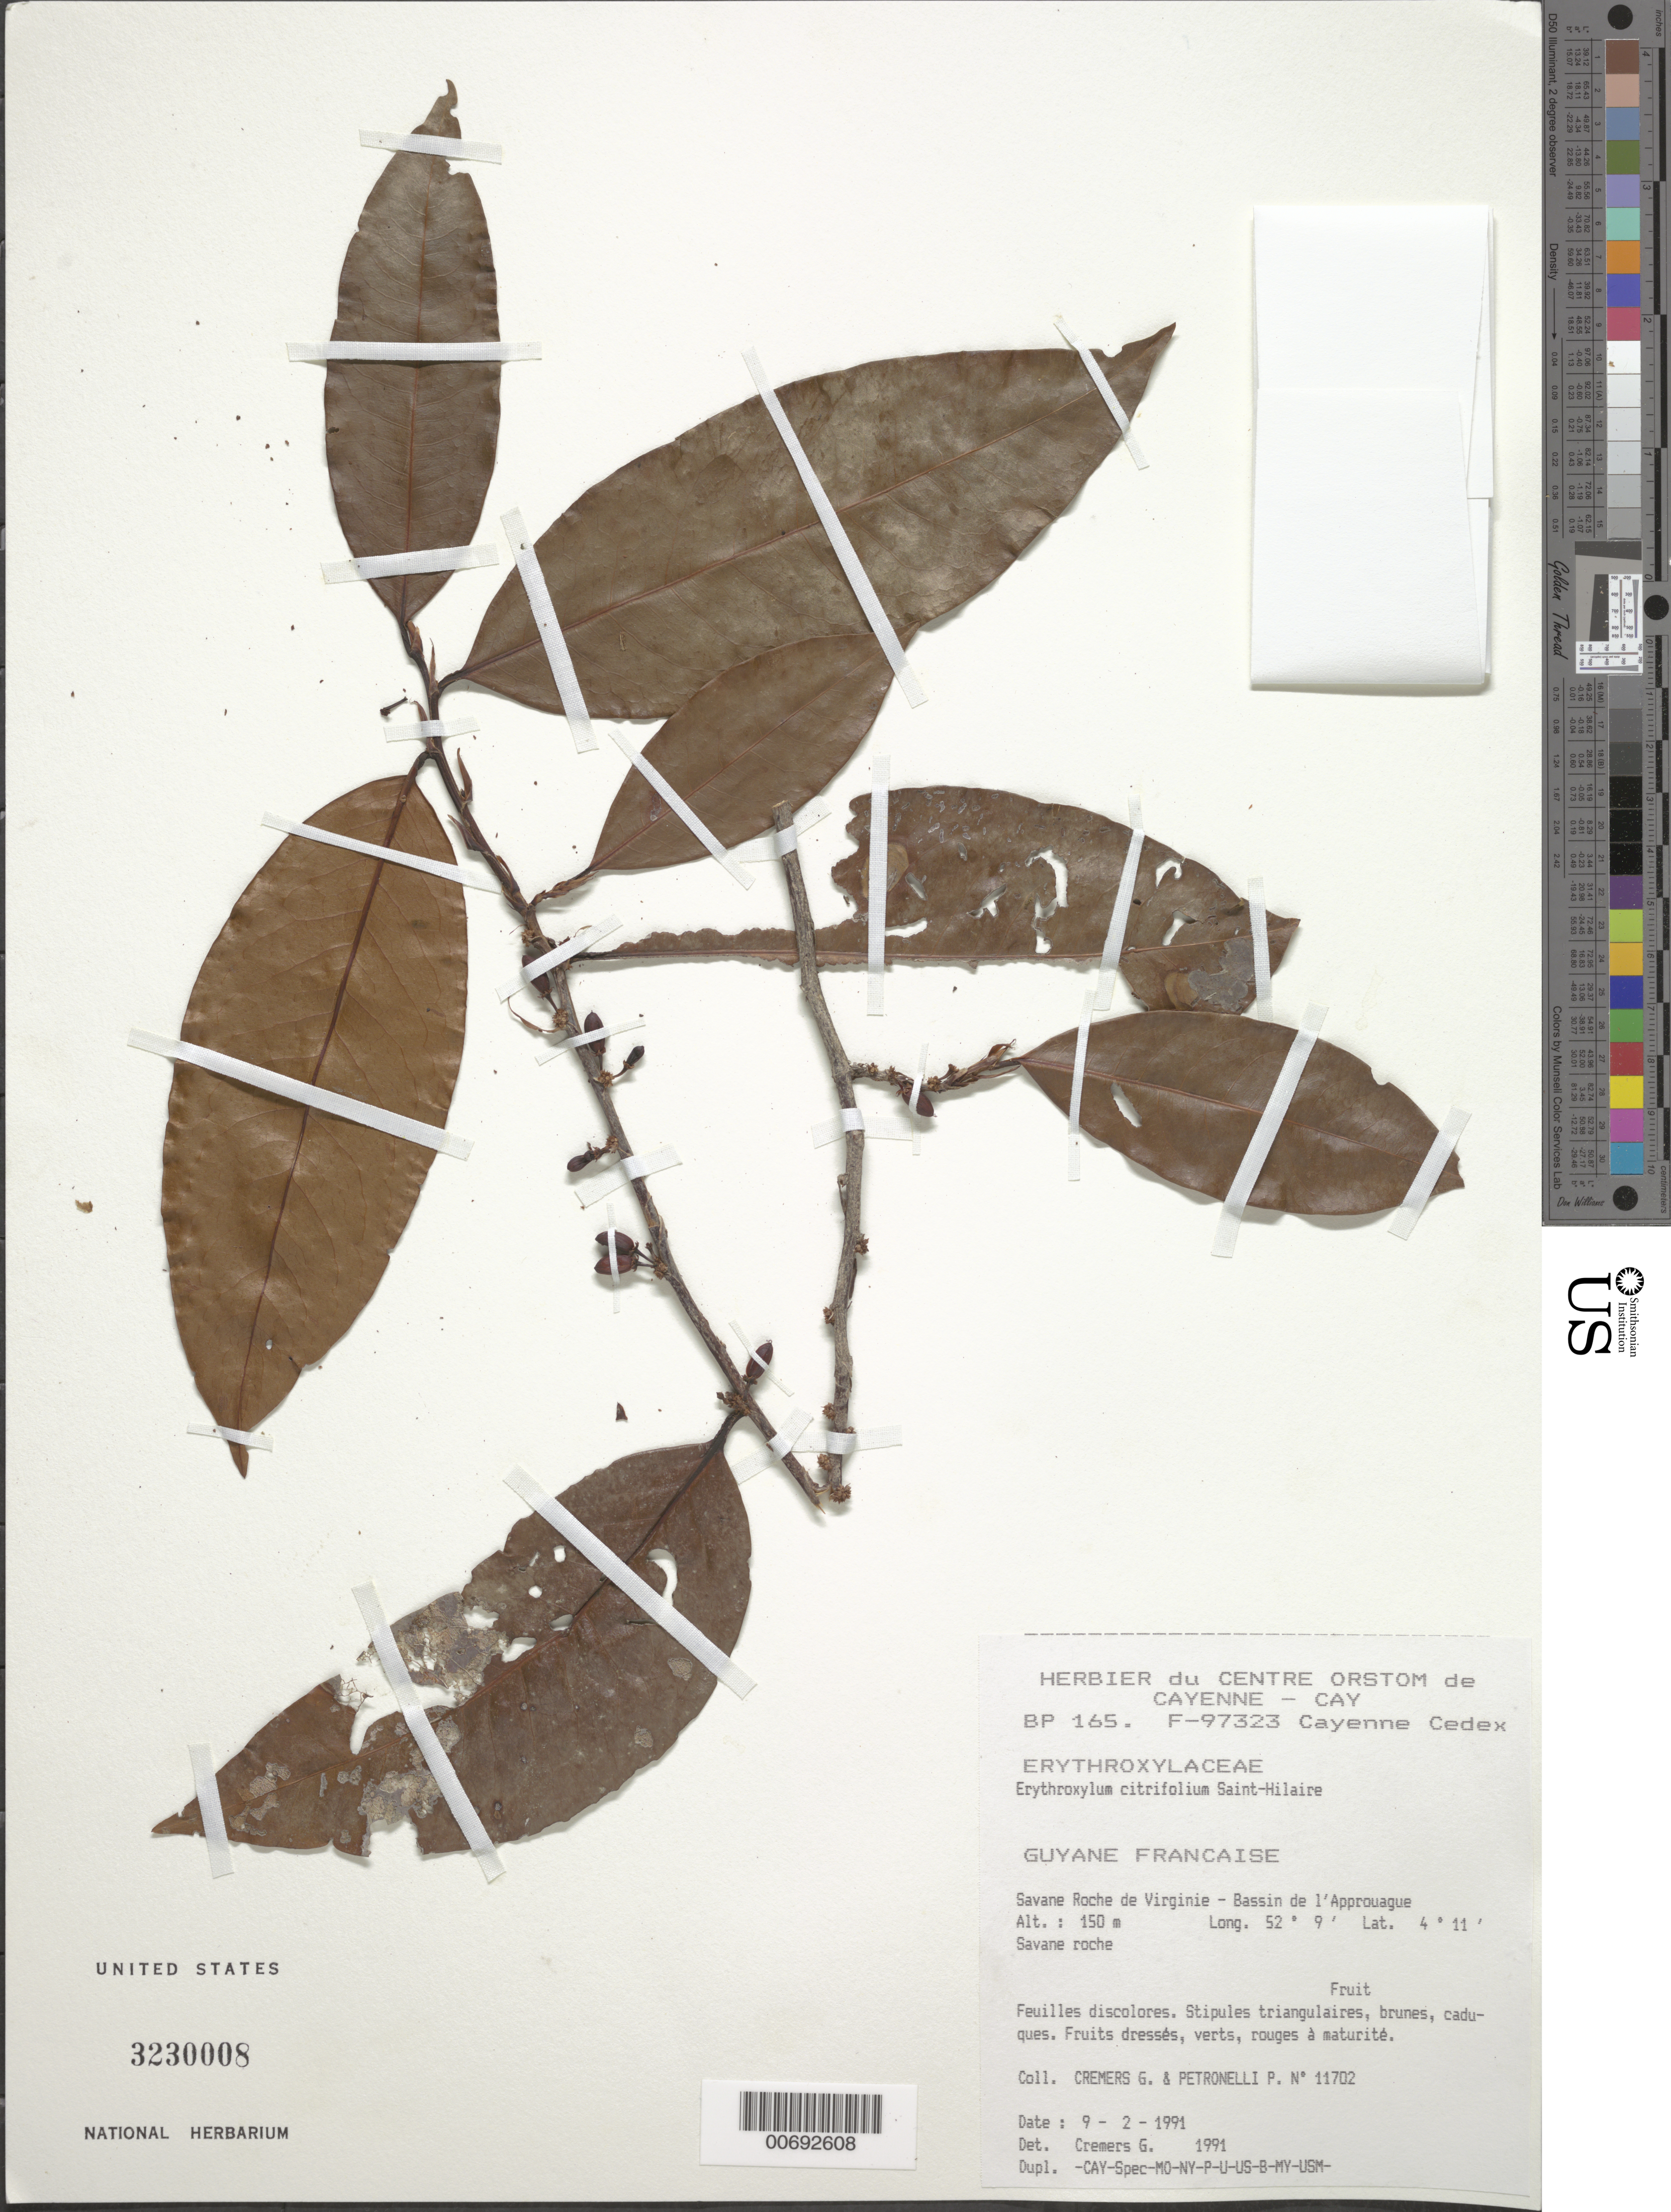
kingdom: Plantae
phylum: Tracheophyta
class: Magnoliopsida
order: Malpighiales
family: Erythroxylaceae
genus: Erythroxylum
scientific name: Erythroxylum citrifolium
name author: A. St.-Hil.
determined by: Cremers, Georges A.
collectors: G. Cremers & P. Petronelli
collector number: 11702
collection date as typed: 9-Feb-91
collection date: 1991-02-09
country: French Guiana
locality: Savane Roche de Virginie, Bassin de l'Approuague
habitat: Rocky savanna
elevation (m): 150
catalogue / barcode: US 3230008